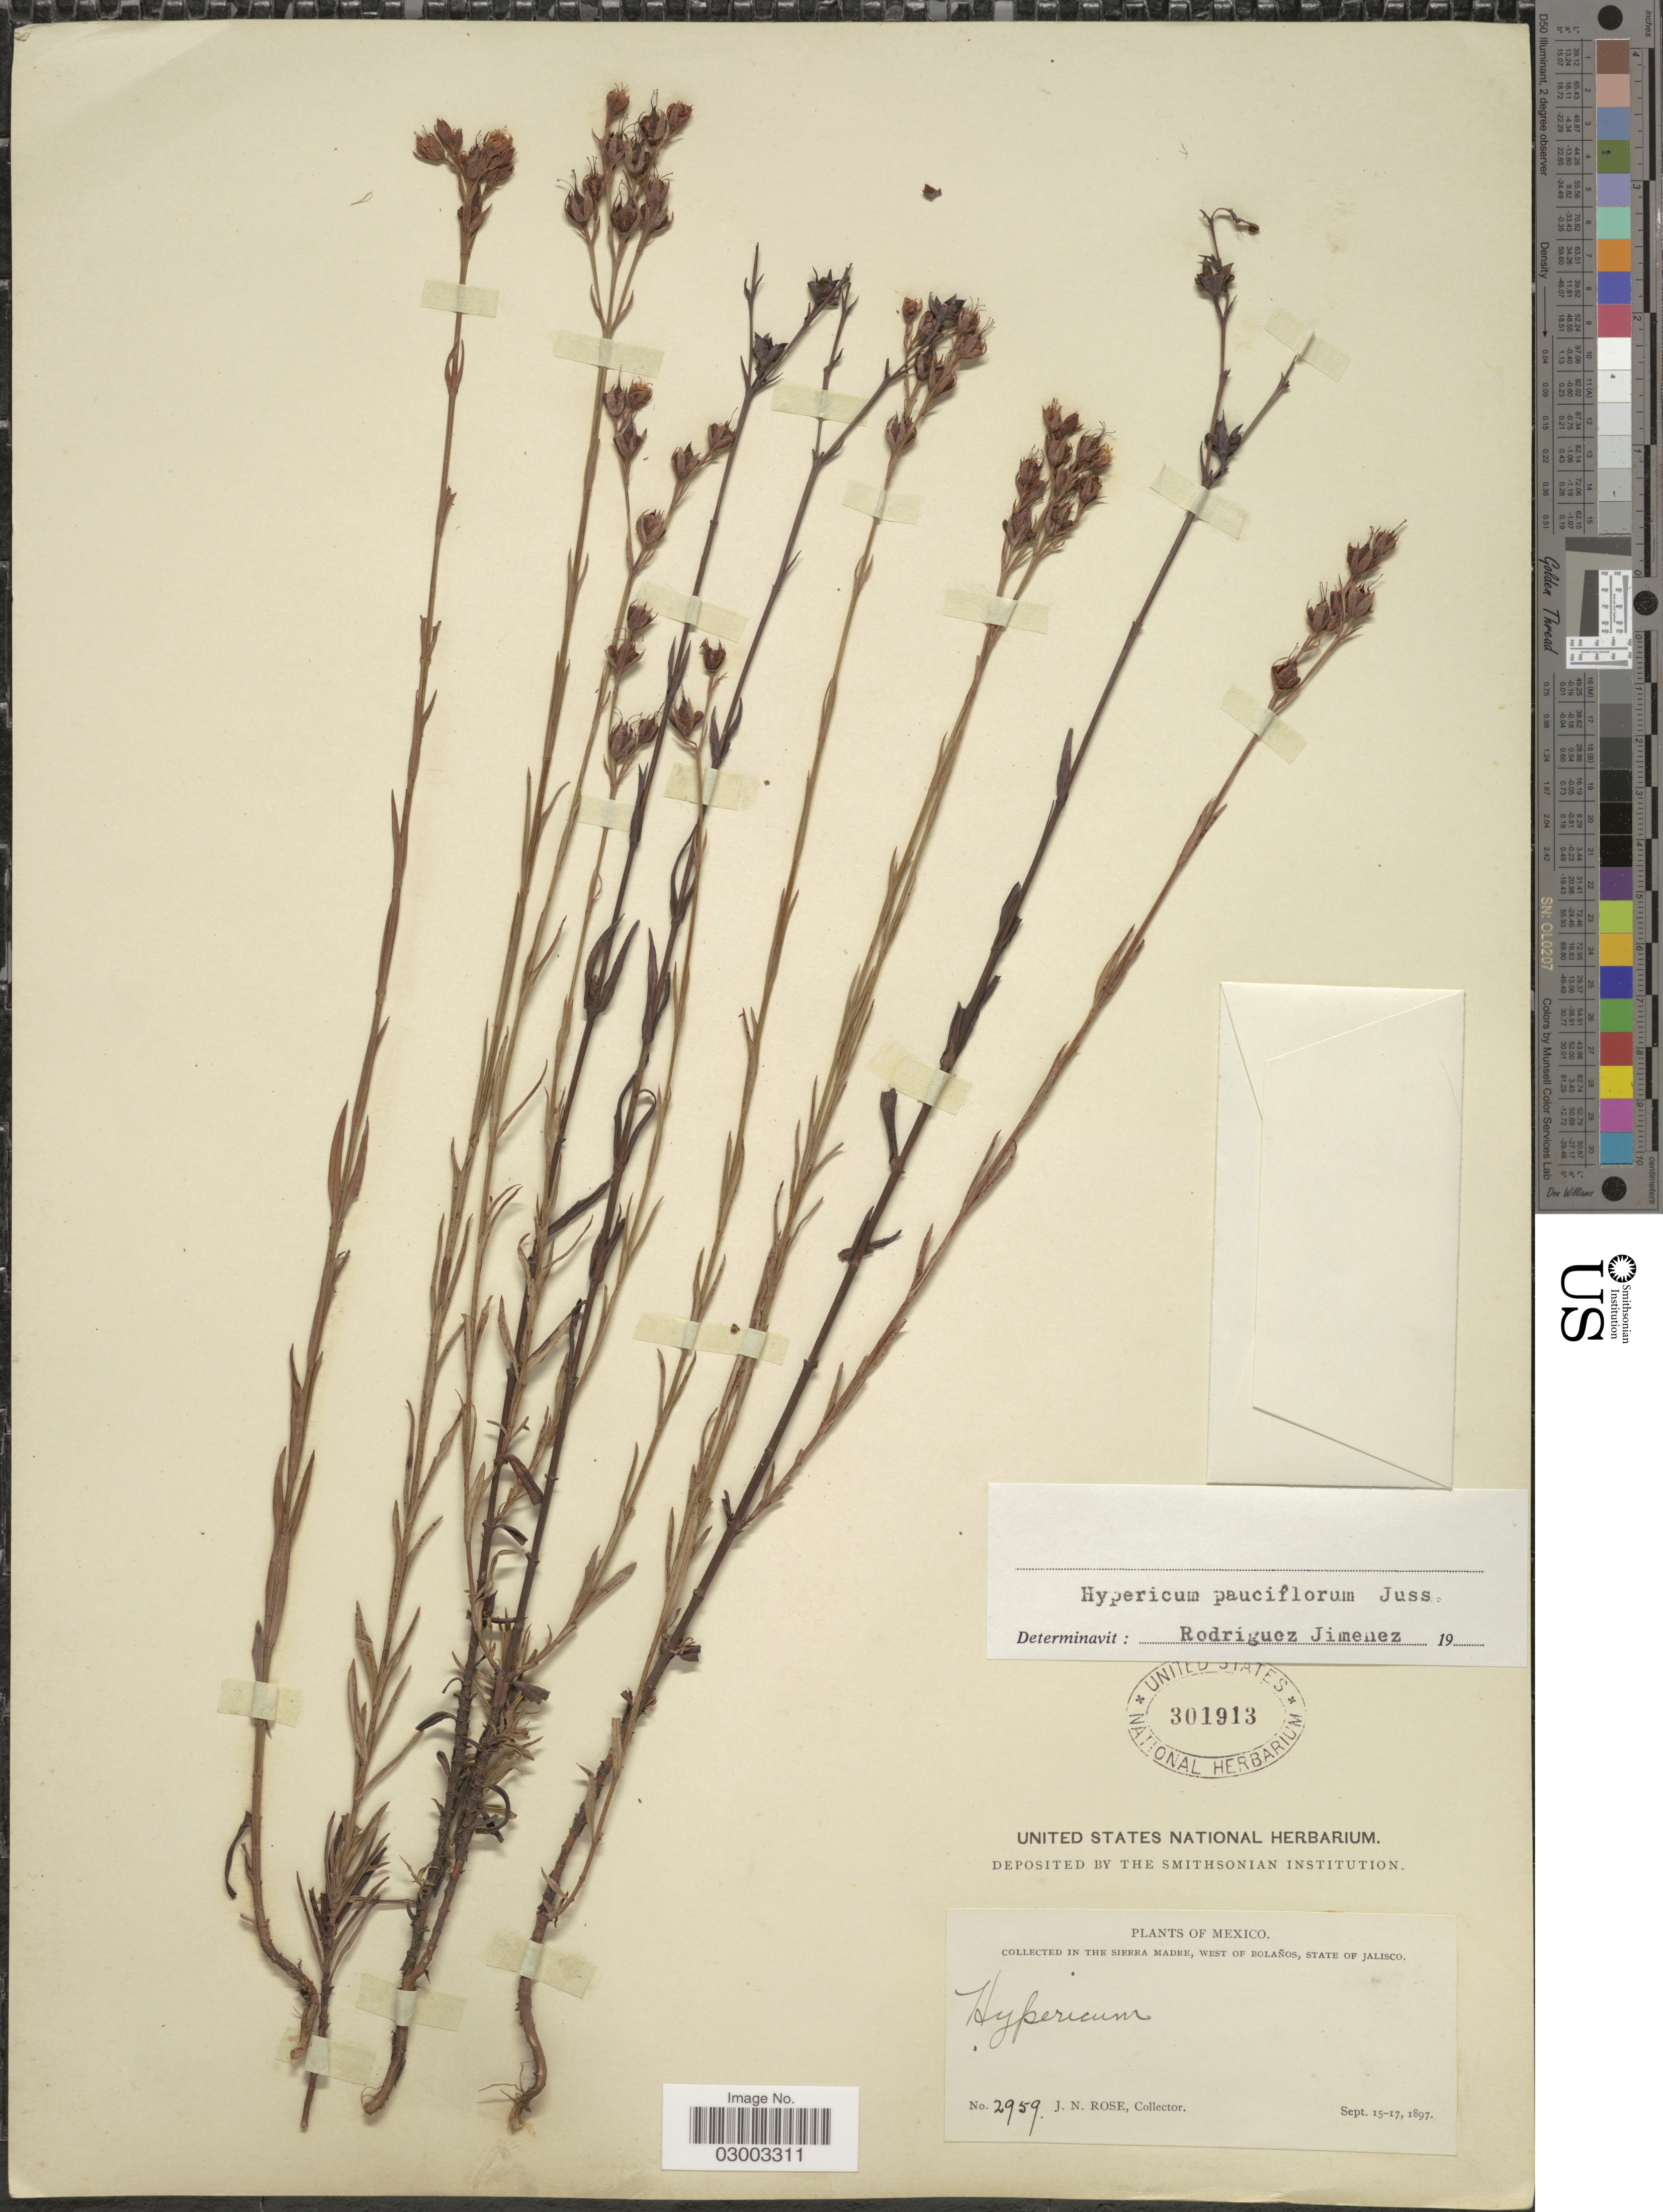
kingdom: Plantae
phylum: Tracheophyta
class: Magnoliopsida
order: Malpighiales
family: Hypericaceae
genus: Hypericum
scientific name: Hypericum pauciflorum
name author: Kunth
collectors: J. N. Rose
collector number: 2959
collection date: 1897-09-15/1897-09-17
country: Mexico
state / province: Jalisco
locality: In the Sierra Madre, West of Bolaños, State of Jalisco.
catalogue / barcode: US 301913